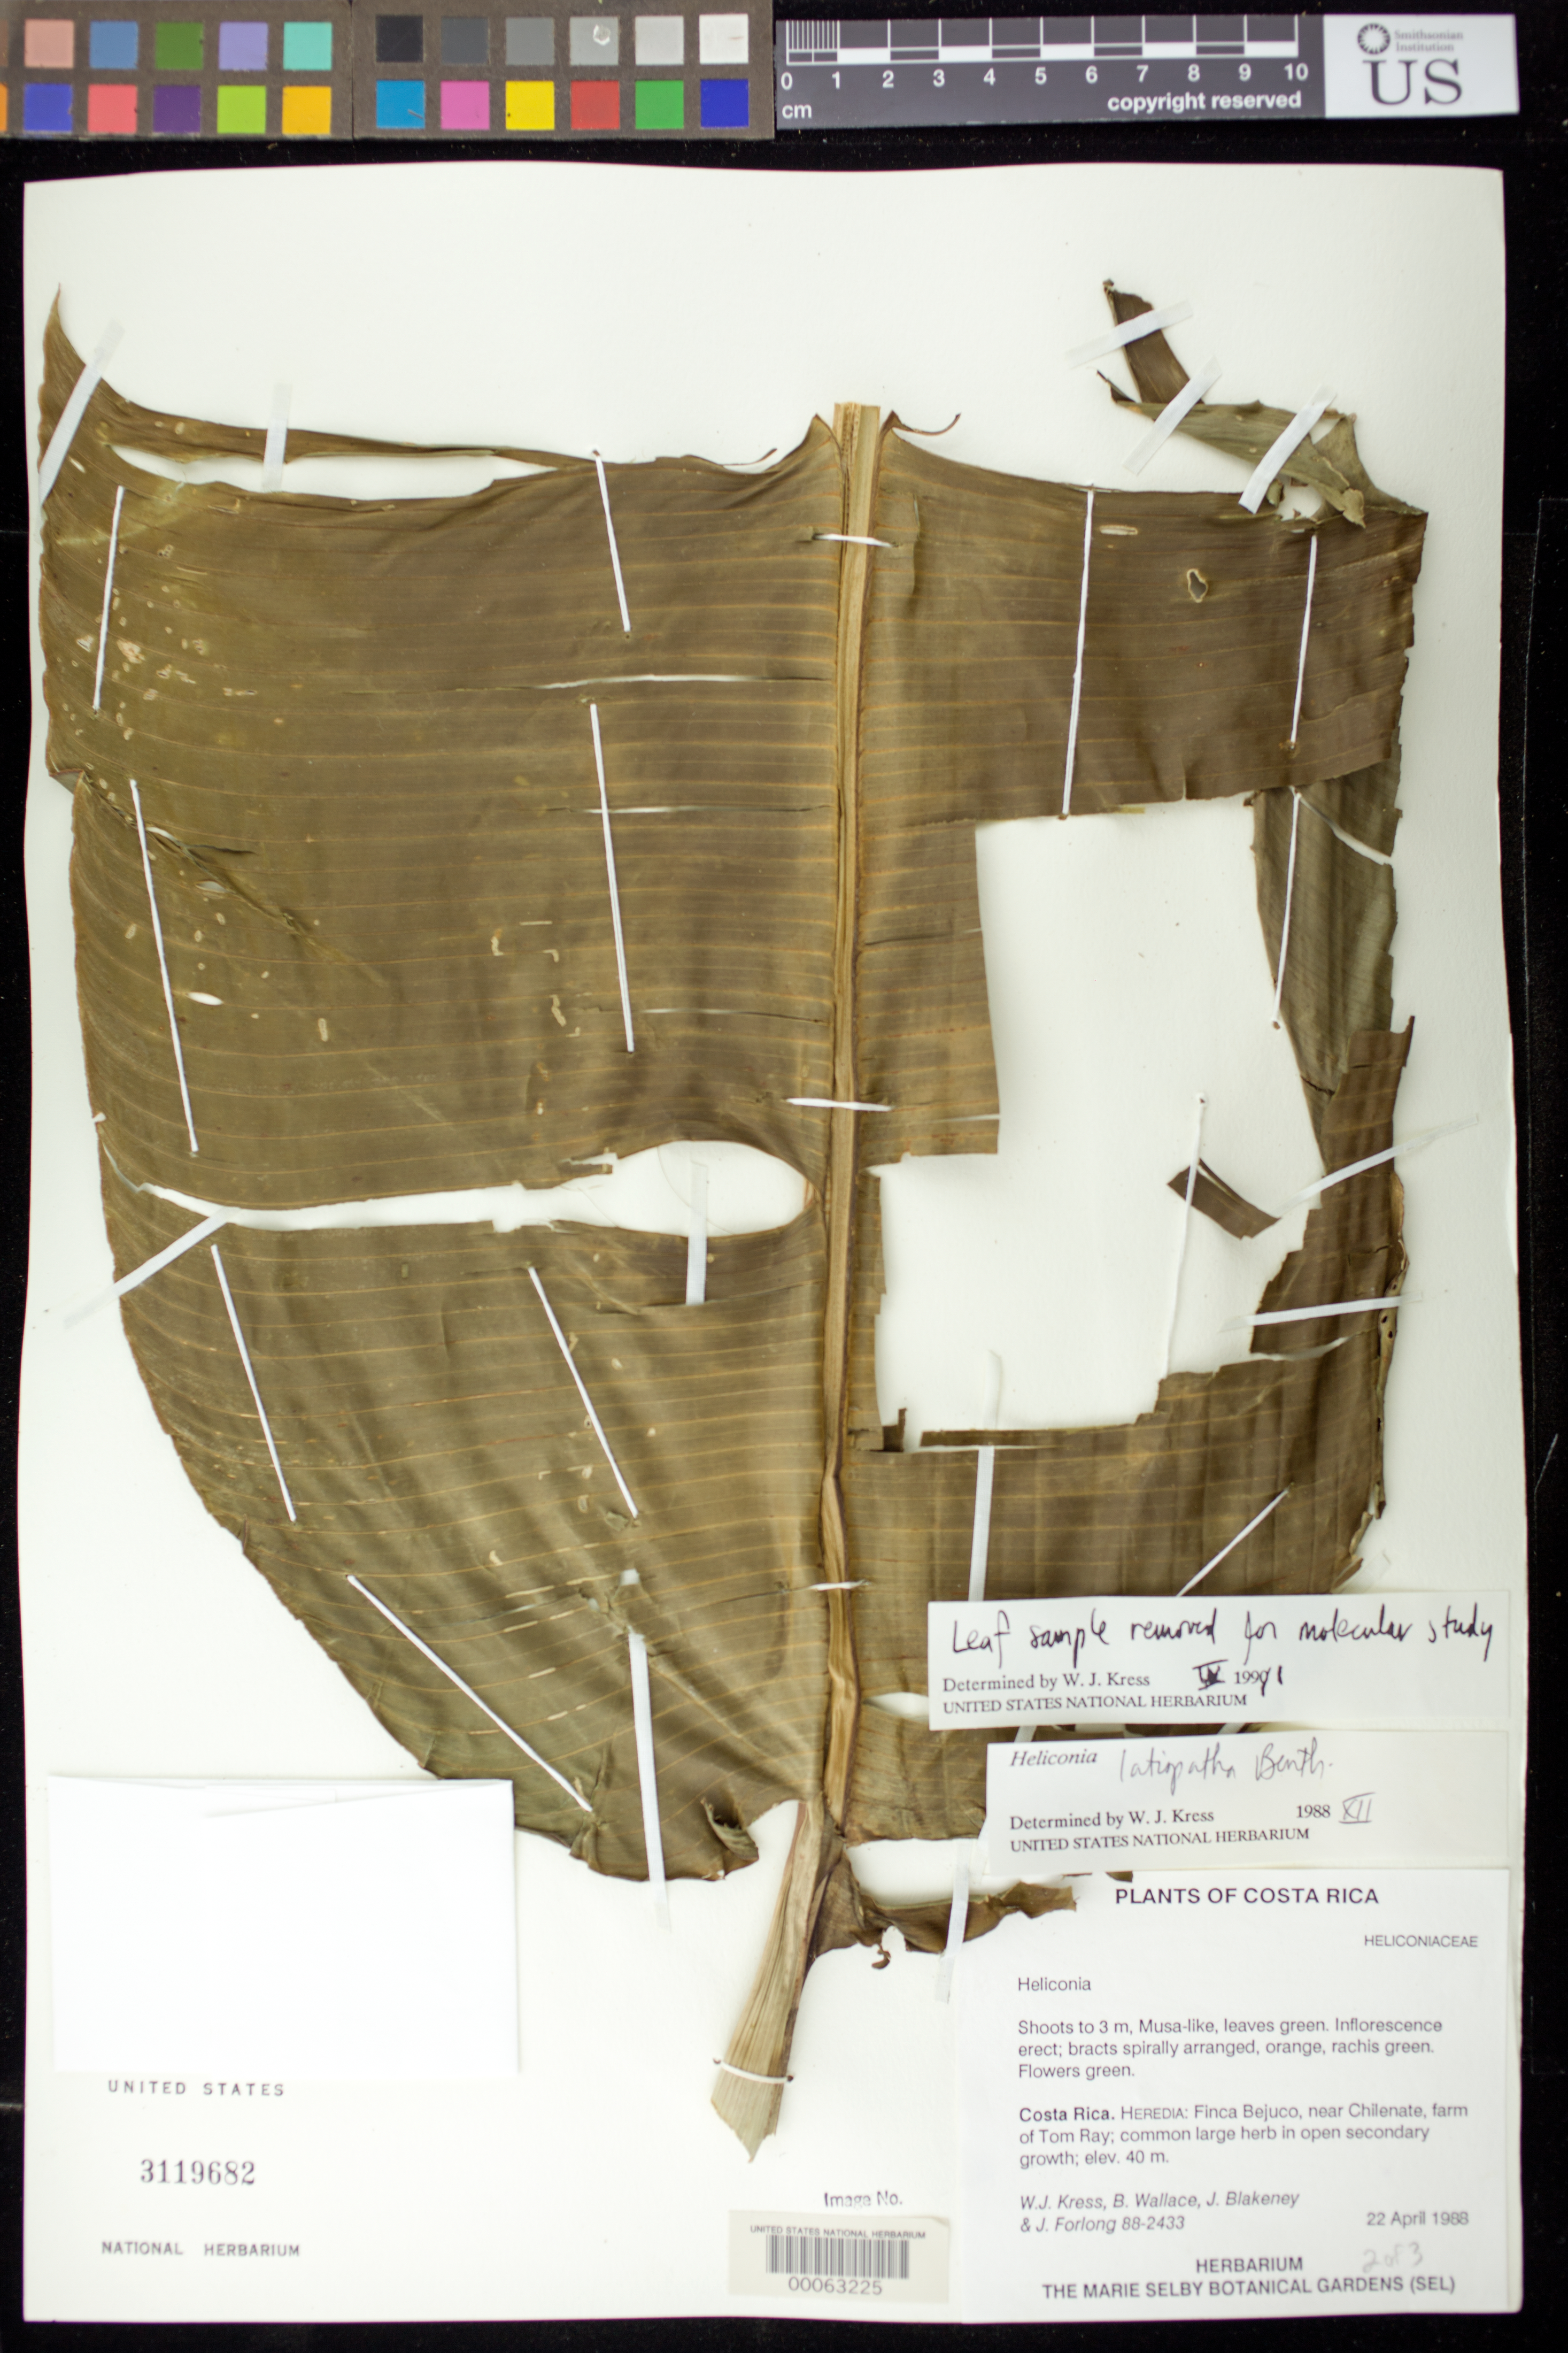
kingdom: Plantae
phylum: Tracheophyta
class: Liliopsida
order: Zingiberales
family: Heliconiaceae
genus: Heliconia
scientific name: Heliconia latispatha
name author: Benth.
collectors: W. J. Kress, B. Wallace, J. Blakeney & J. Forlong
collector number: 88-2433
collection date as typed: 22 Apr 1988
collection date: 1988-04-22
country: Costa Rica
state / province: Heredia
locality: Finca bejuco, near chilenate, farm of tom ray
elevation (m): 40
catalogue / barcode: US 3119682